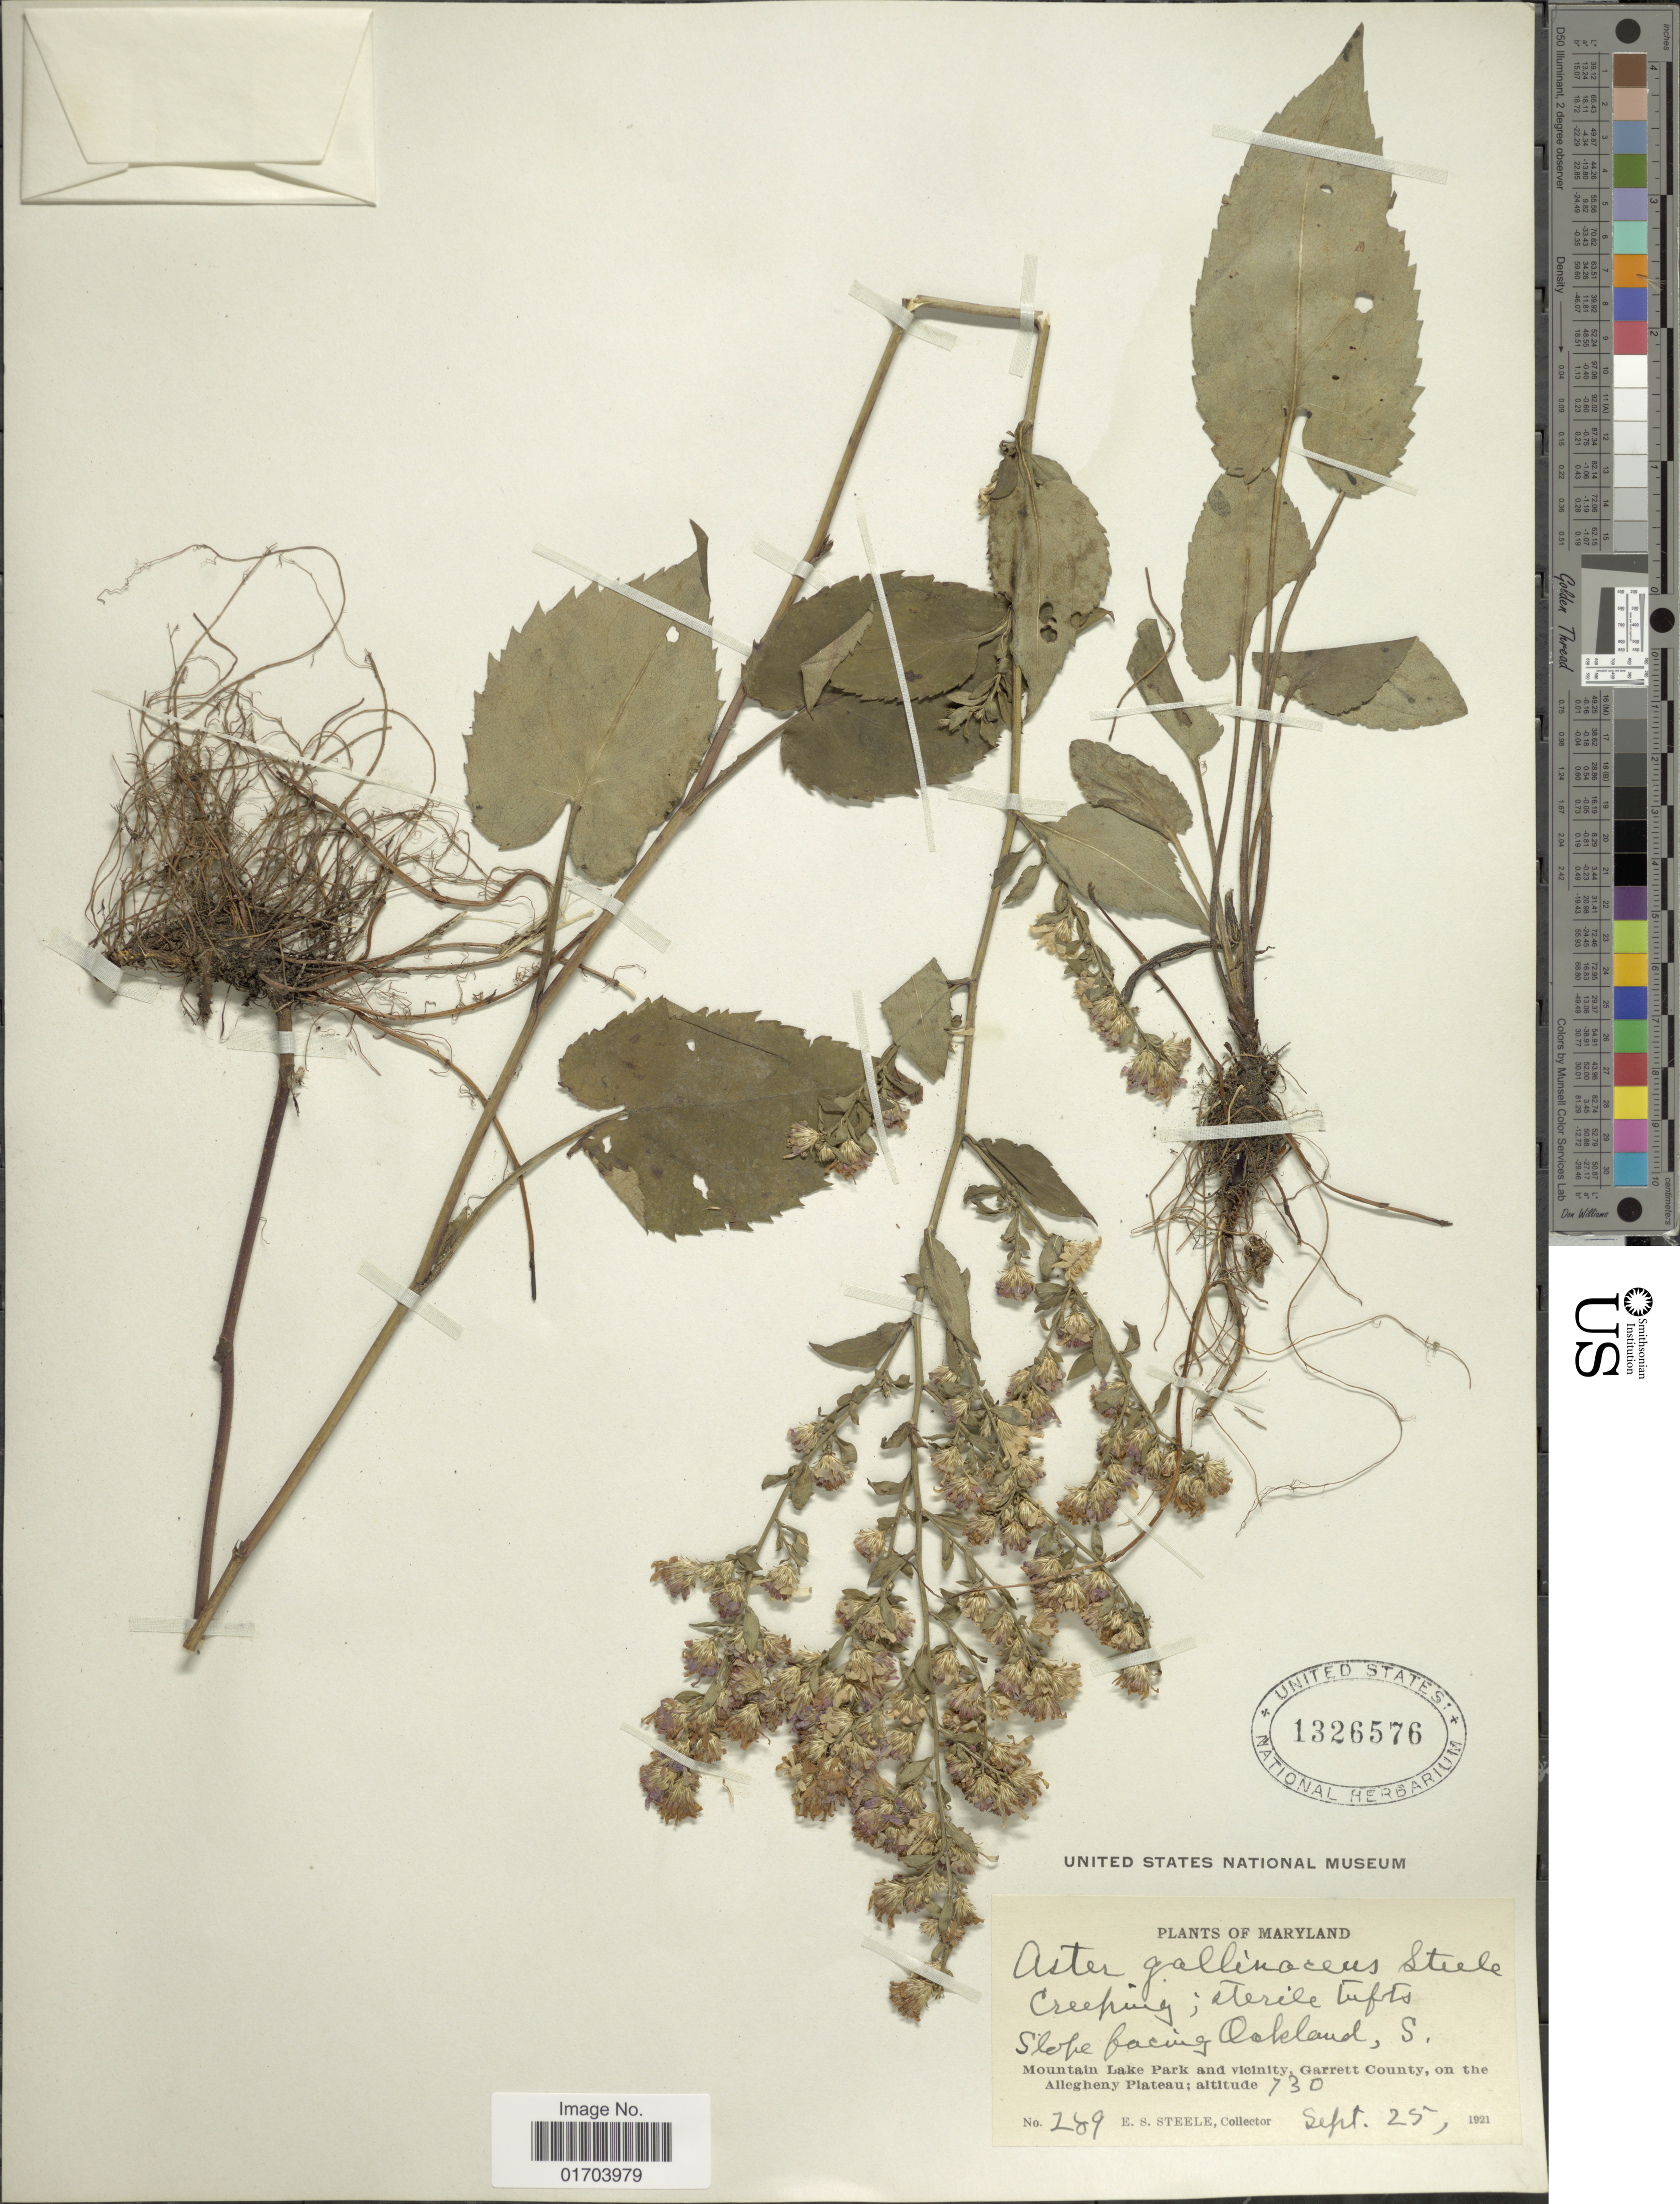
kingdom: Plantae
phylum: Tracheophyta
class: Magnoliopsida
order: Asterales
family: Asteraceae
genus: Aster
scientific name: Aster gallinaceus E.S. Steele sp. nov. ined.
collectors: E. Steele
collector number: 289*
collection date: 1921-09-25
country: United States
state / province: West Virginia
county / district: Preston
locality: Kingwood Pike, Vicinity of Terra Alta, Preston County, on the Allegheny Plateau.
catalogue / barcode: US 1326576